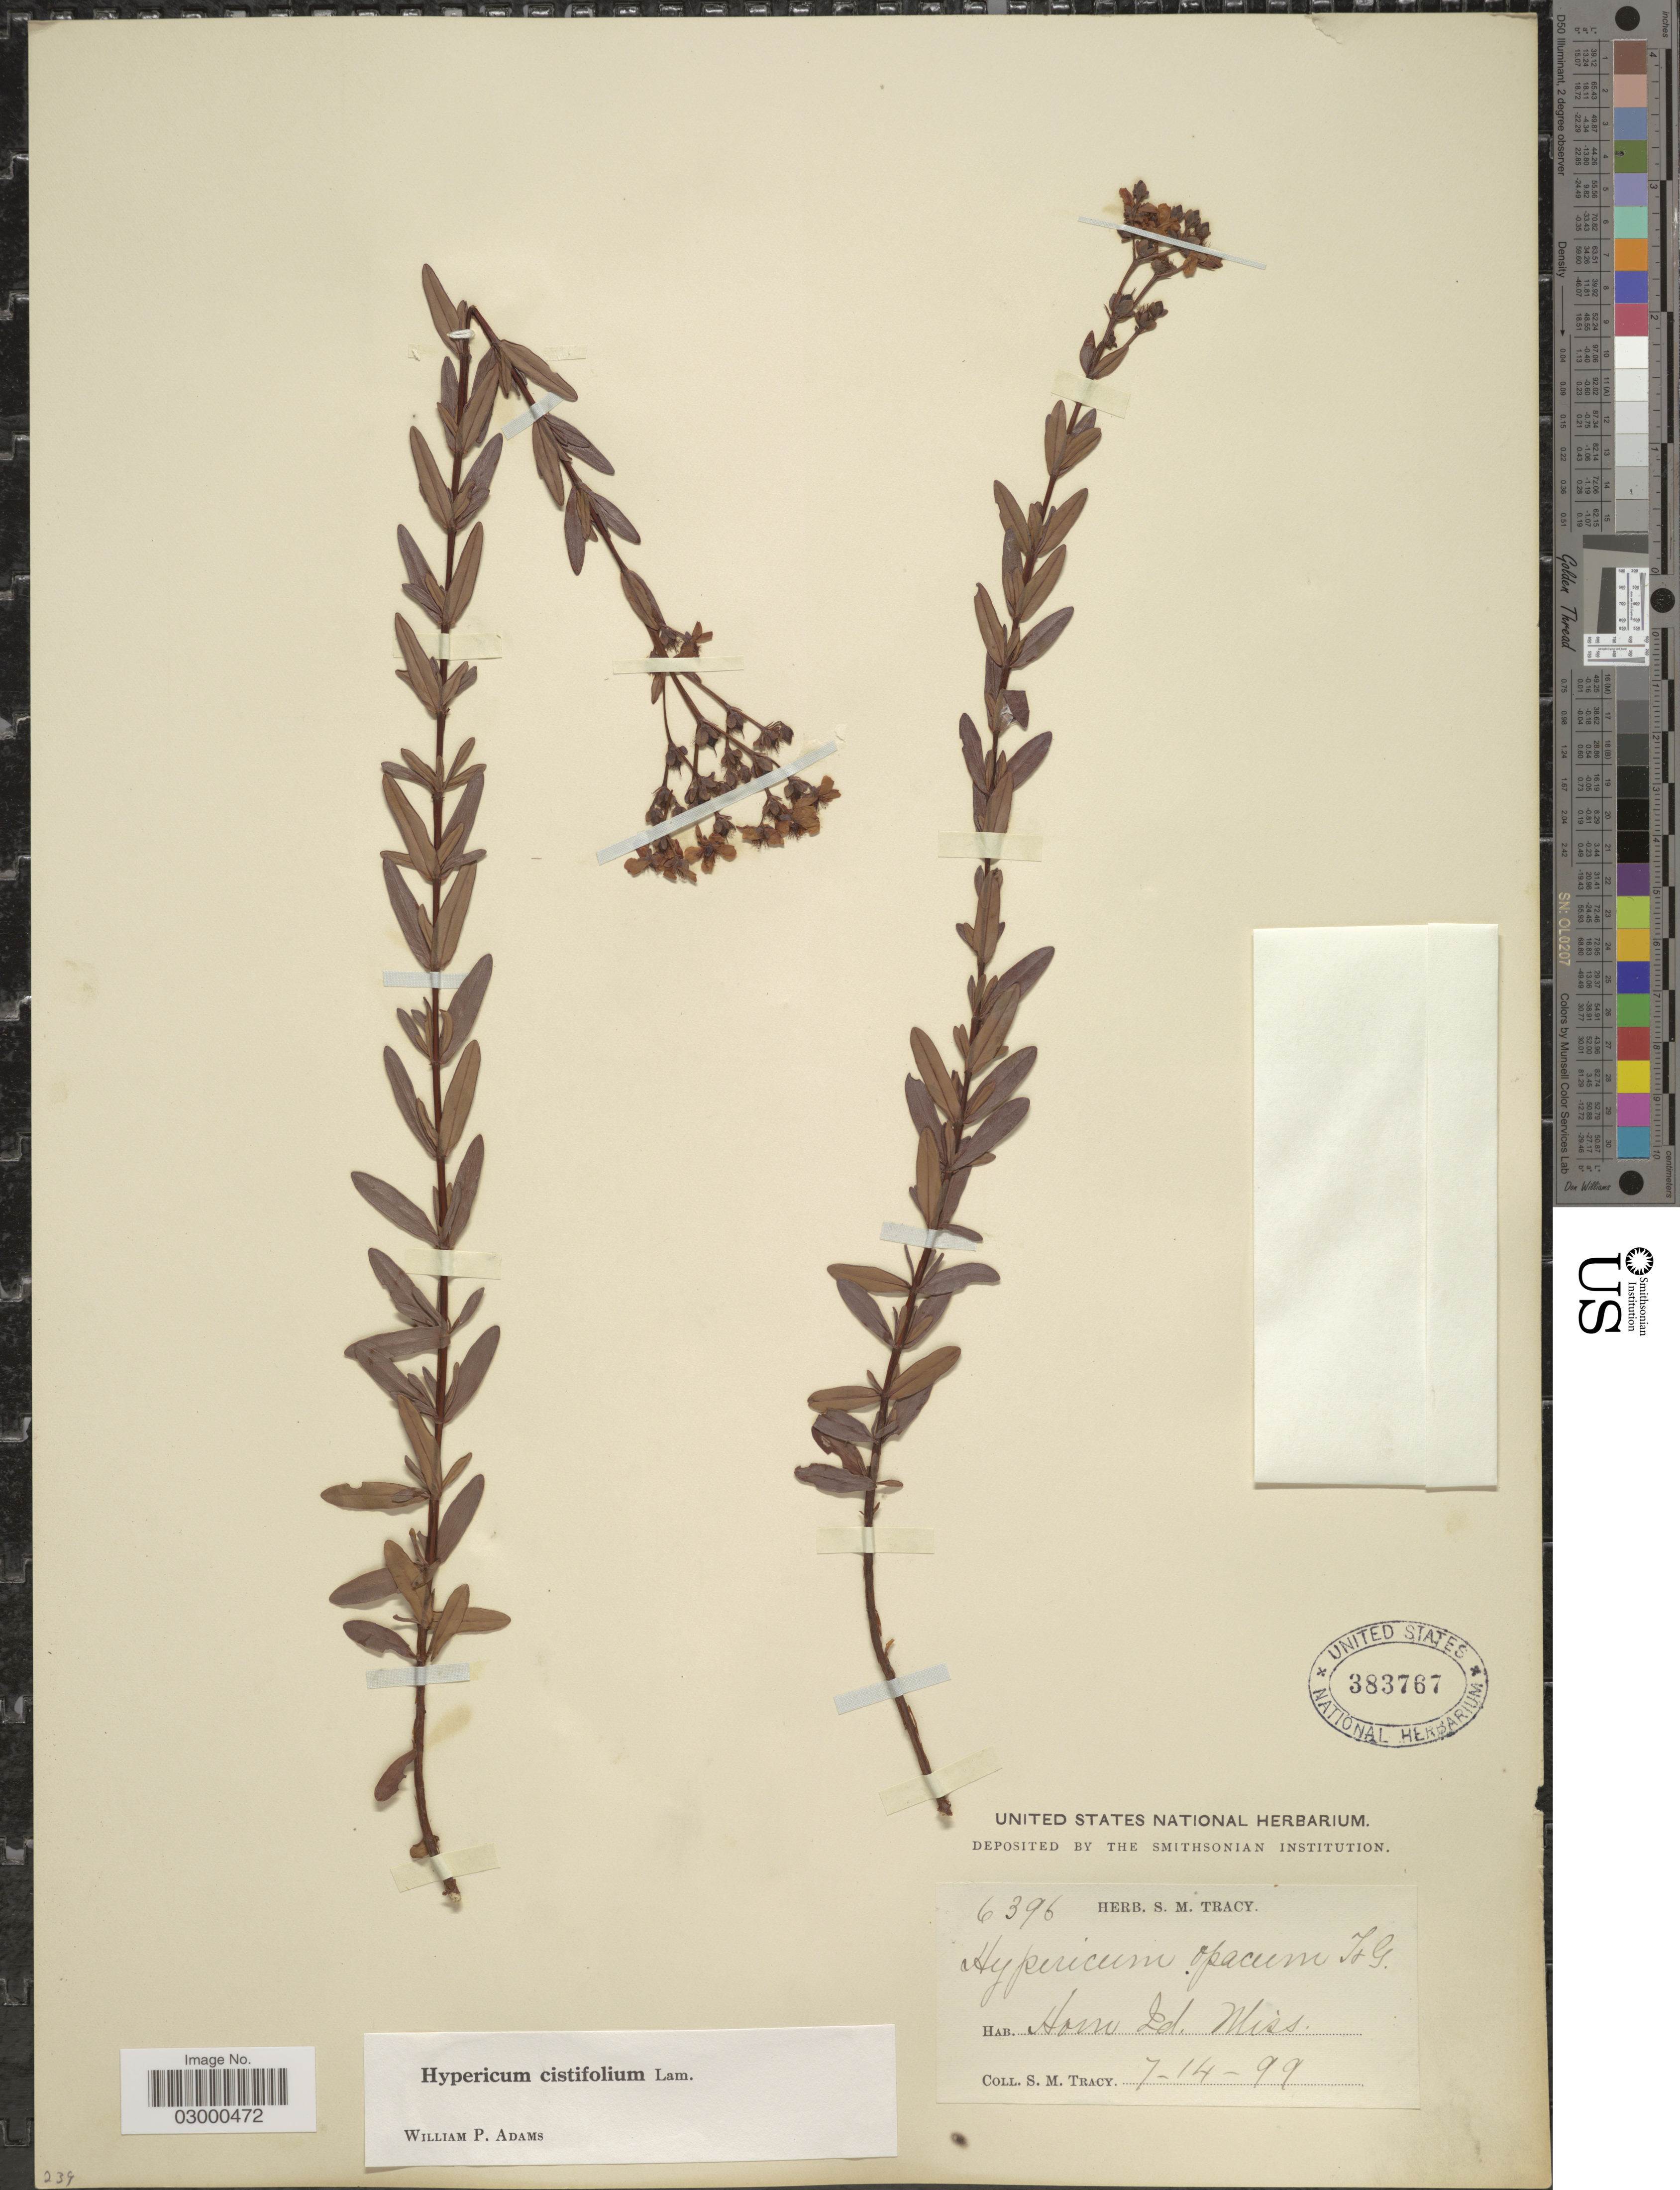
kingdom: Plantae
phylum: Tracheophyta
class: Magnoliopsida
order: Malpighiales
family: Hypericaceae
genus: Hypericum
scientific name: Hypericum cistifolium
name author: Lam.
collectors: S. M. Tracy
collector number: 6396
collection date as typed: Transcribed d/m/y: 14/7/99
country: United States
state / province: Mississippi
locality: Horn Id.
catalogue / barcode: US 383767